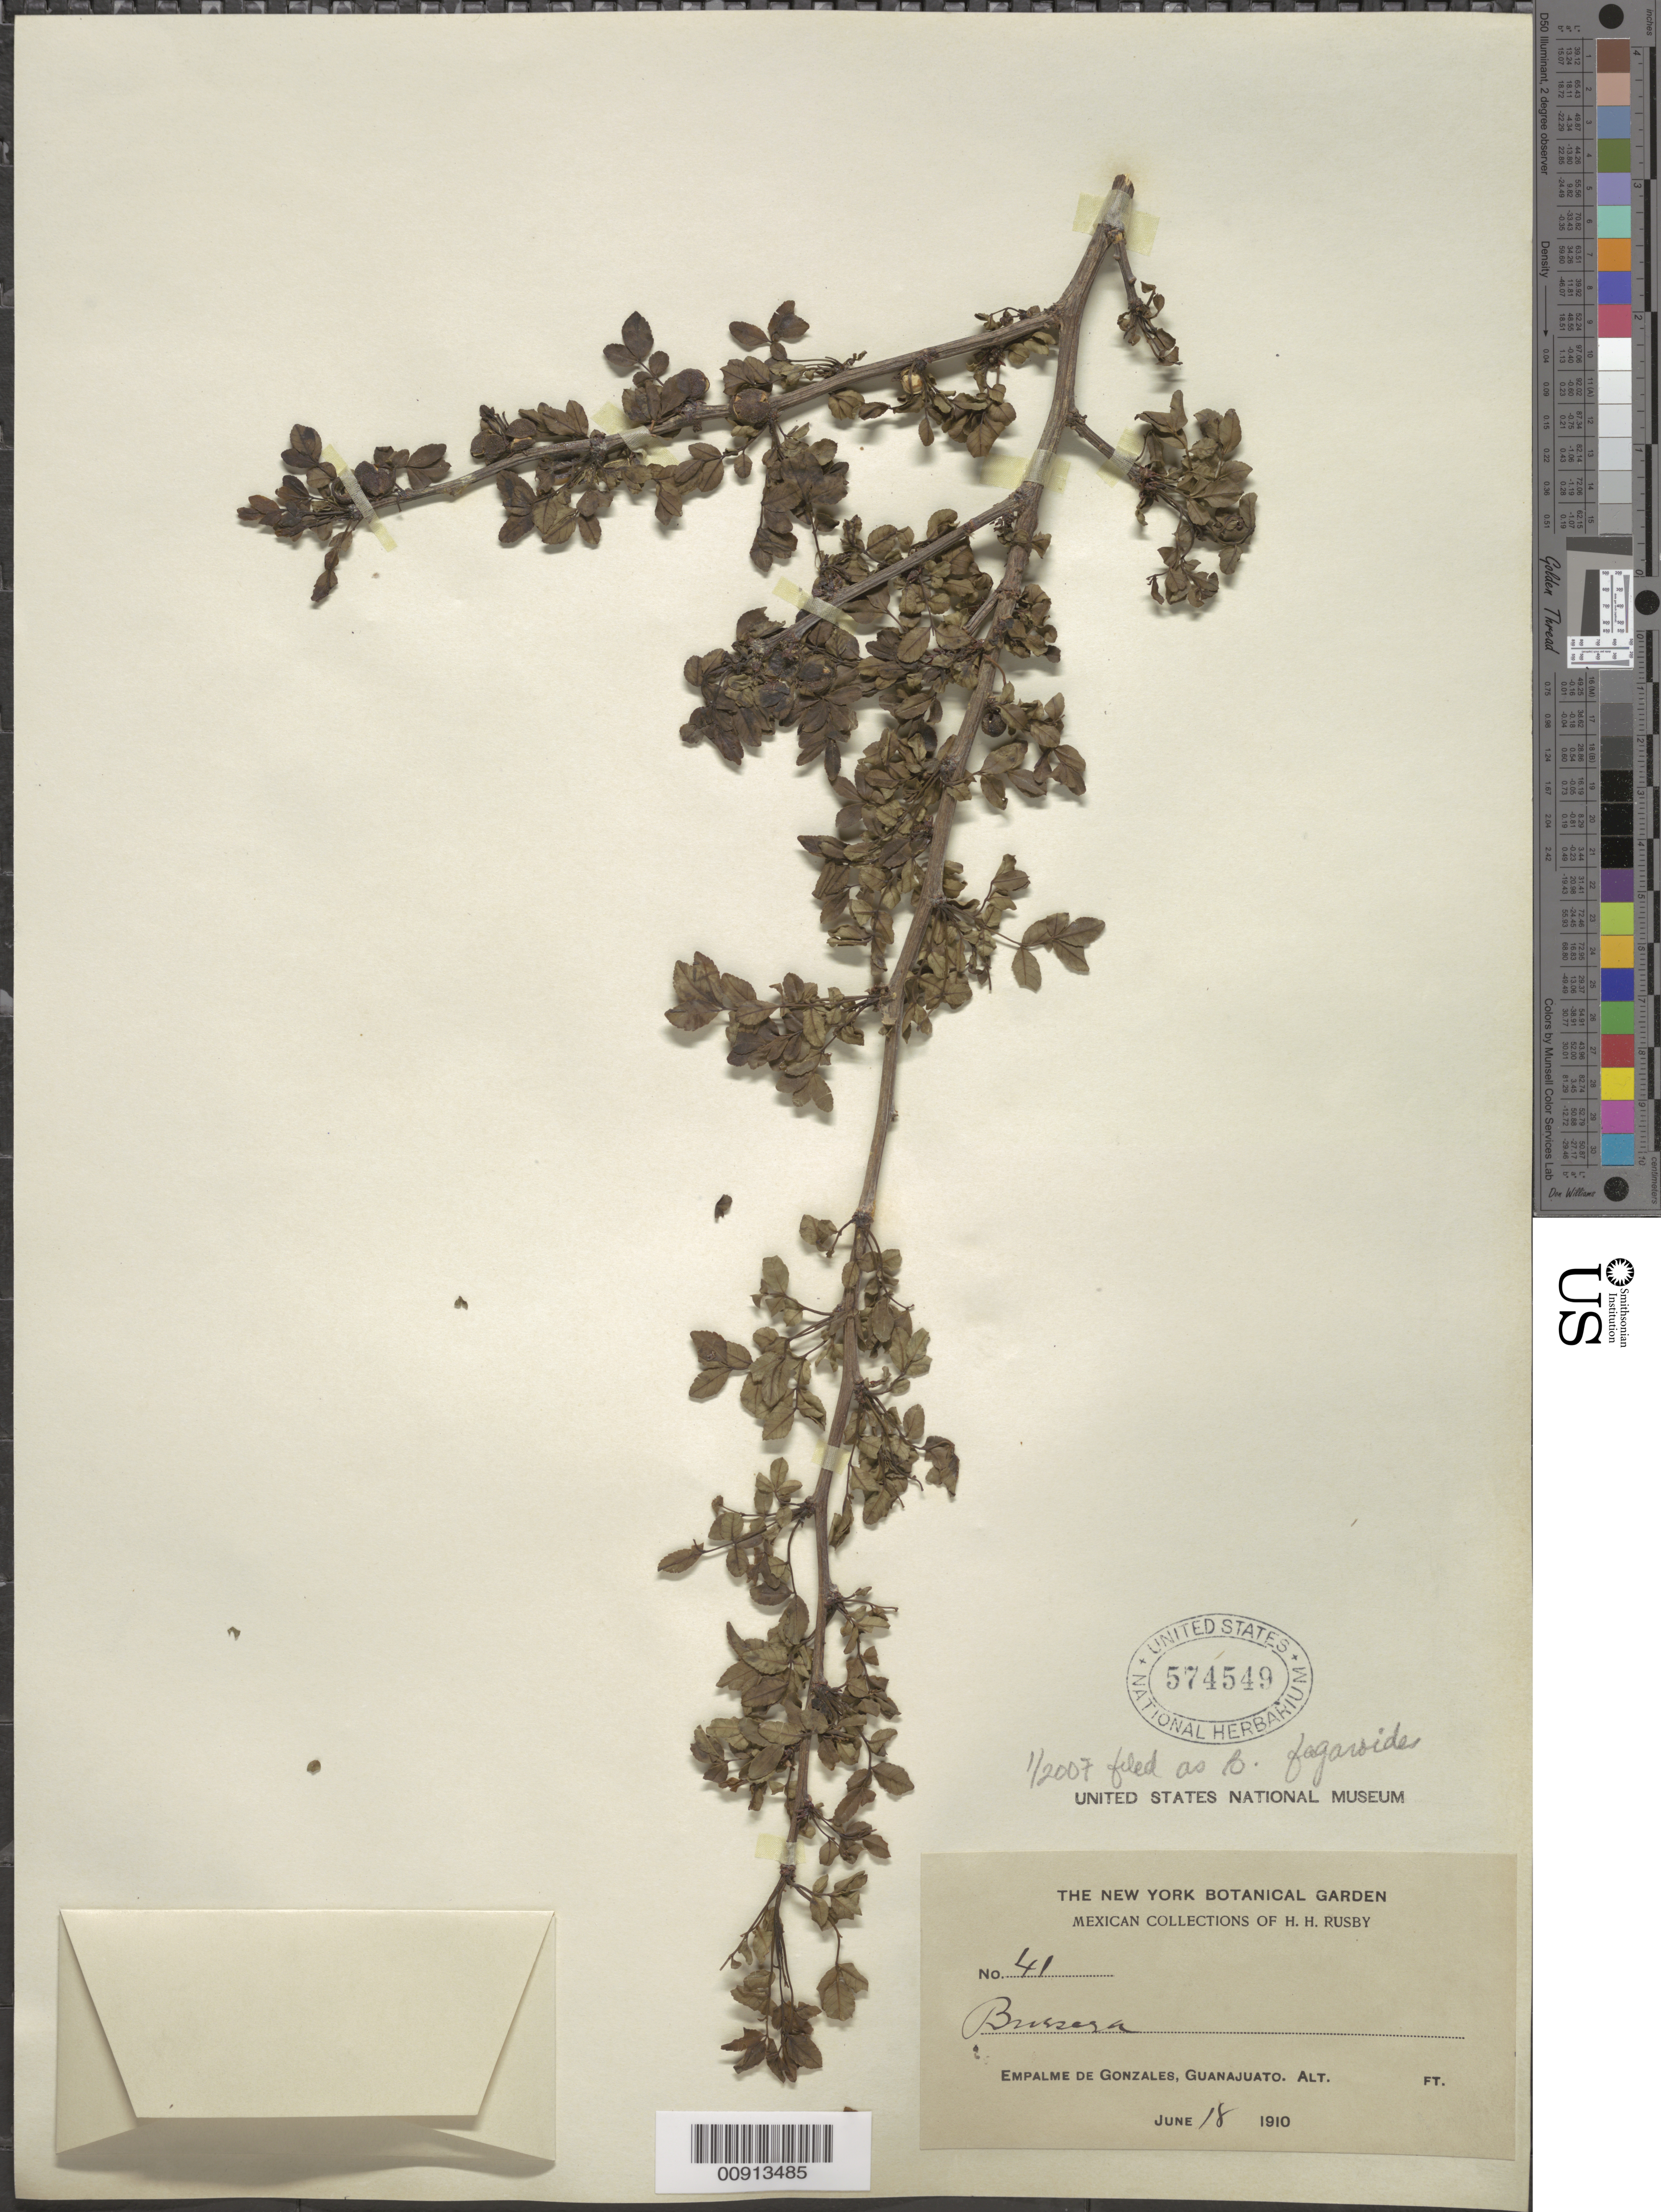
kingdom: Plantae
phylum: Tracheophyta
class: Magnoliopsida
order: Sapindales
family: Burseraceae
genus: Bursera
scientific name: Bursera inaguensis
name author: Britton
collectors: H. H. Rusby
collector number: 41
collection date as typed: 18 Jun 1910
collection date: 1910-06-18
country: Mexico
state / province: Guanajuato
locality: Empalme de Gonzales, Guanajuato.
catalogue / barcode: US 574549